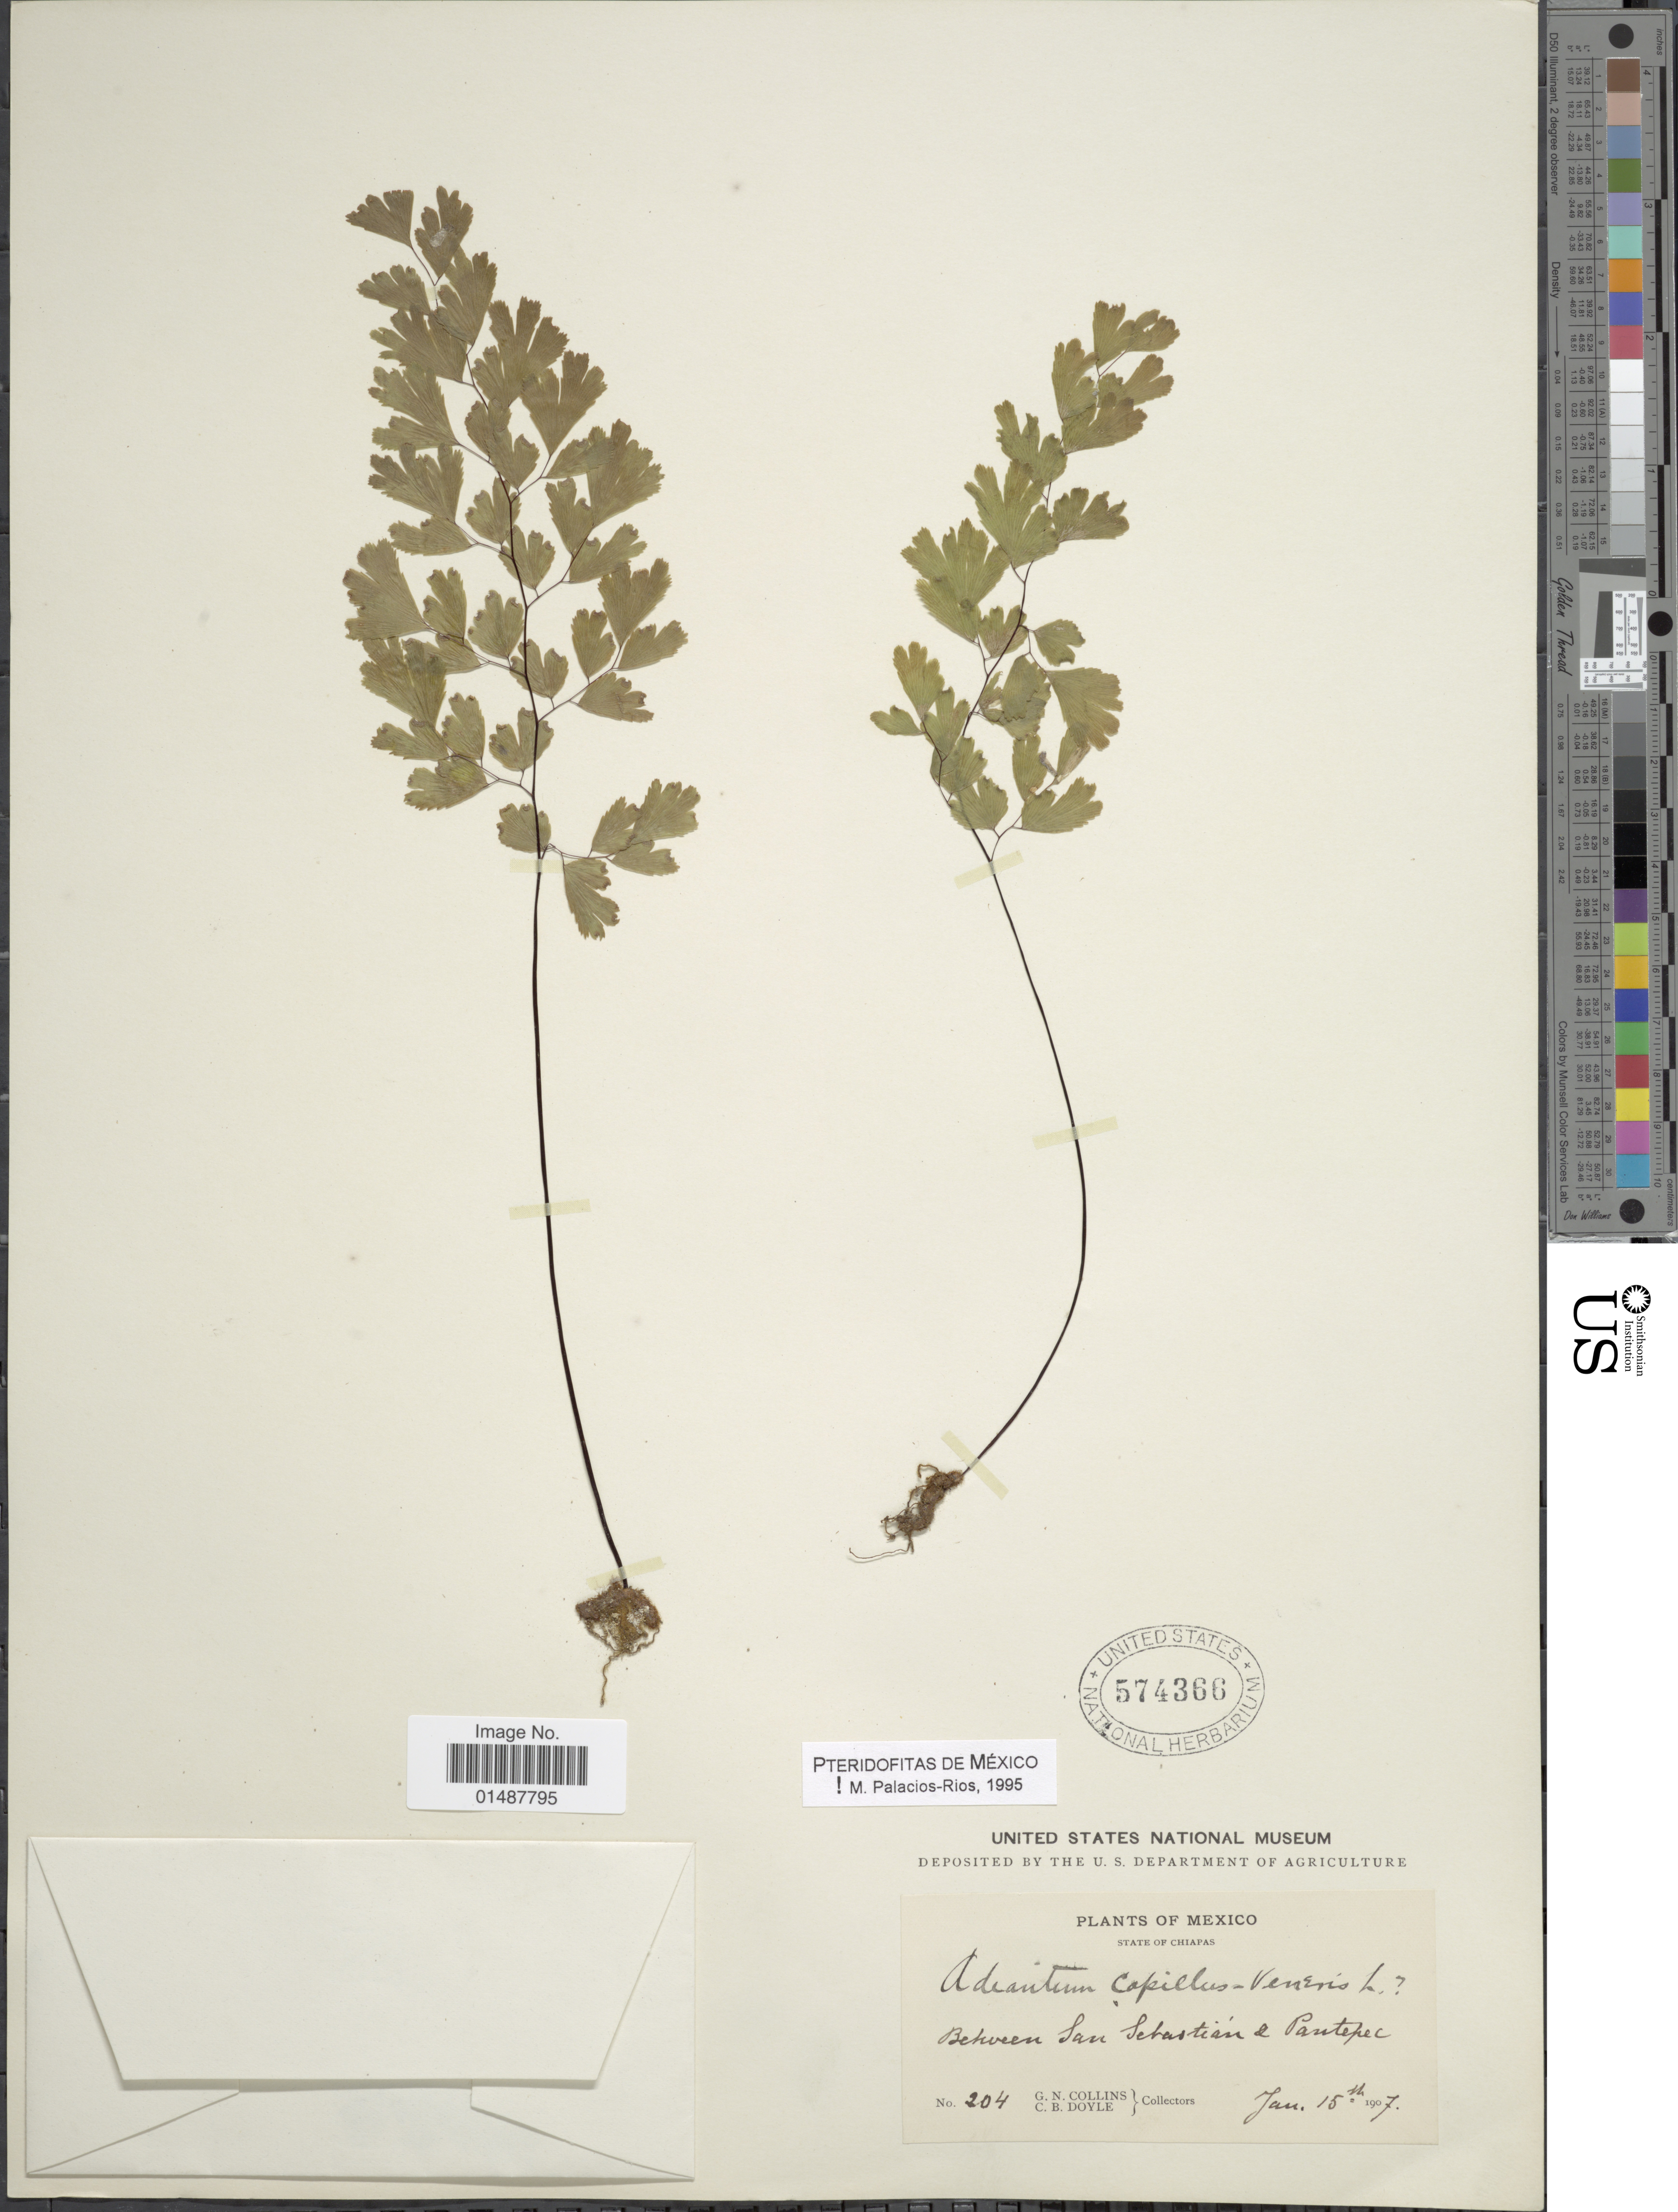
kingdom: Plantae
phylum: Tracheophyta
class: Polypodiopsida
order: Polypodiales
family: Pteridaceae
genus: Adiantum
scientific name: Adiantum capillus-veneris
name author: L.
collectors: G. Collins & C. Doyle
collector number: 204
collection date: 1907-01-15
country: Mexico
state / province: Chiapas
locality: Between San Sebastian e Pantepec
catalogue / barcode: US 574366